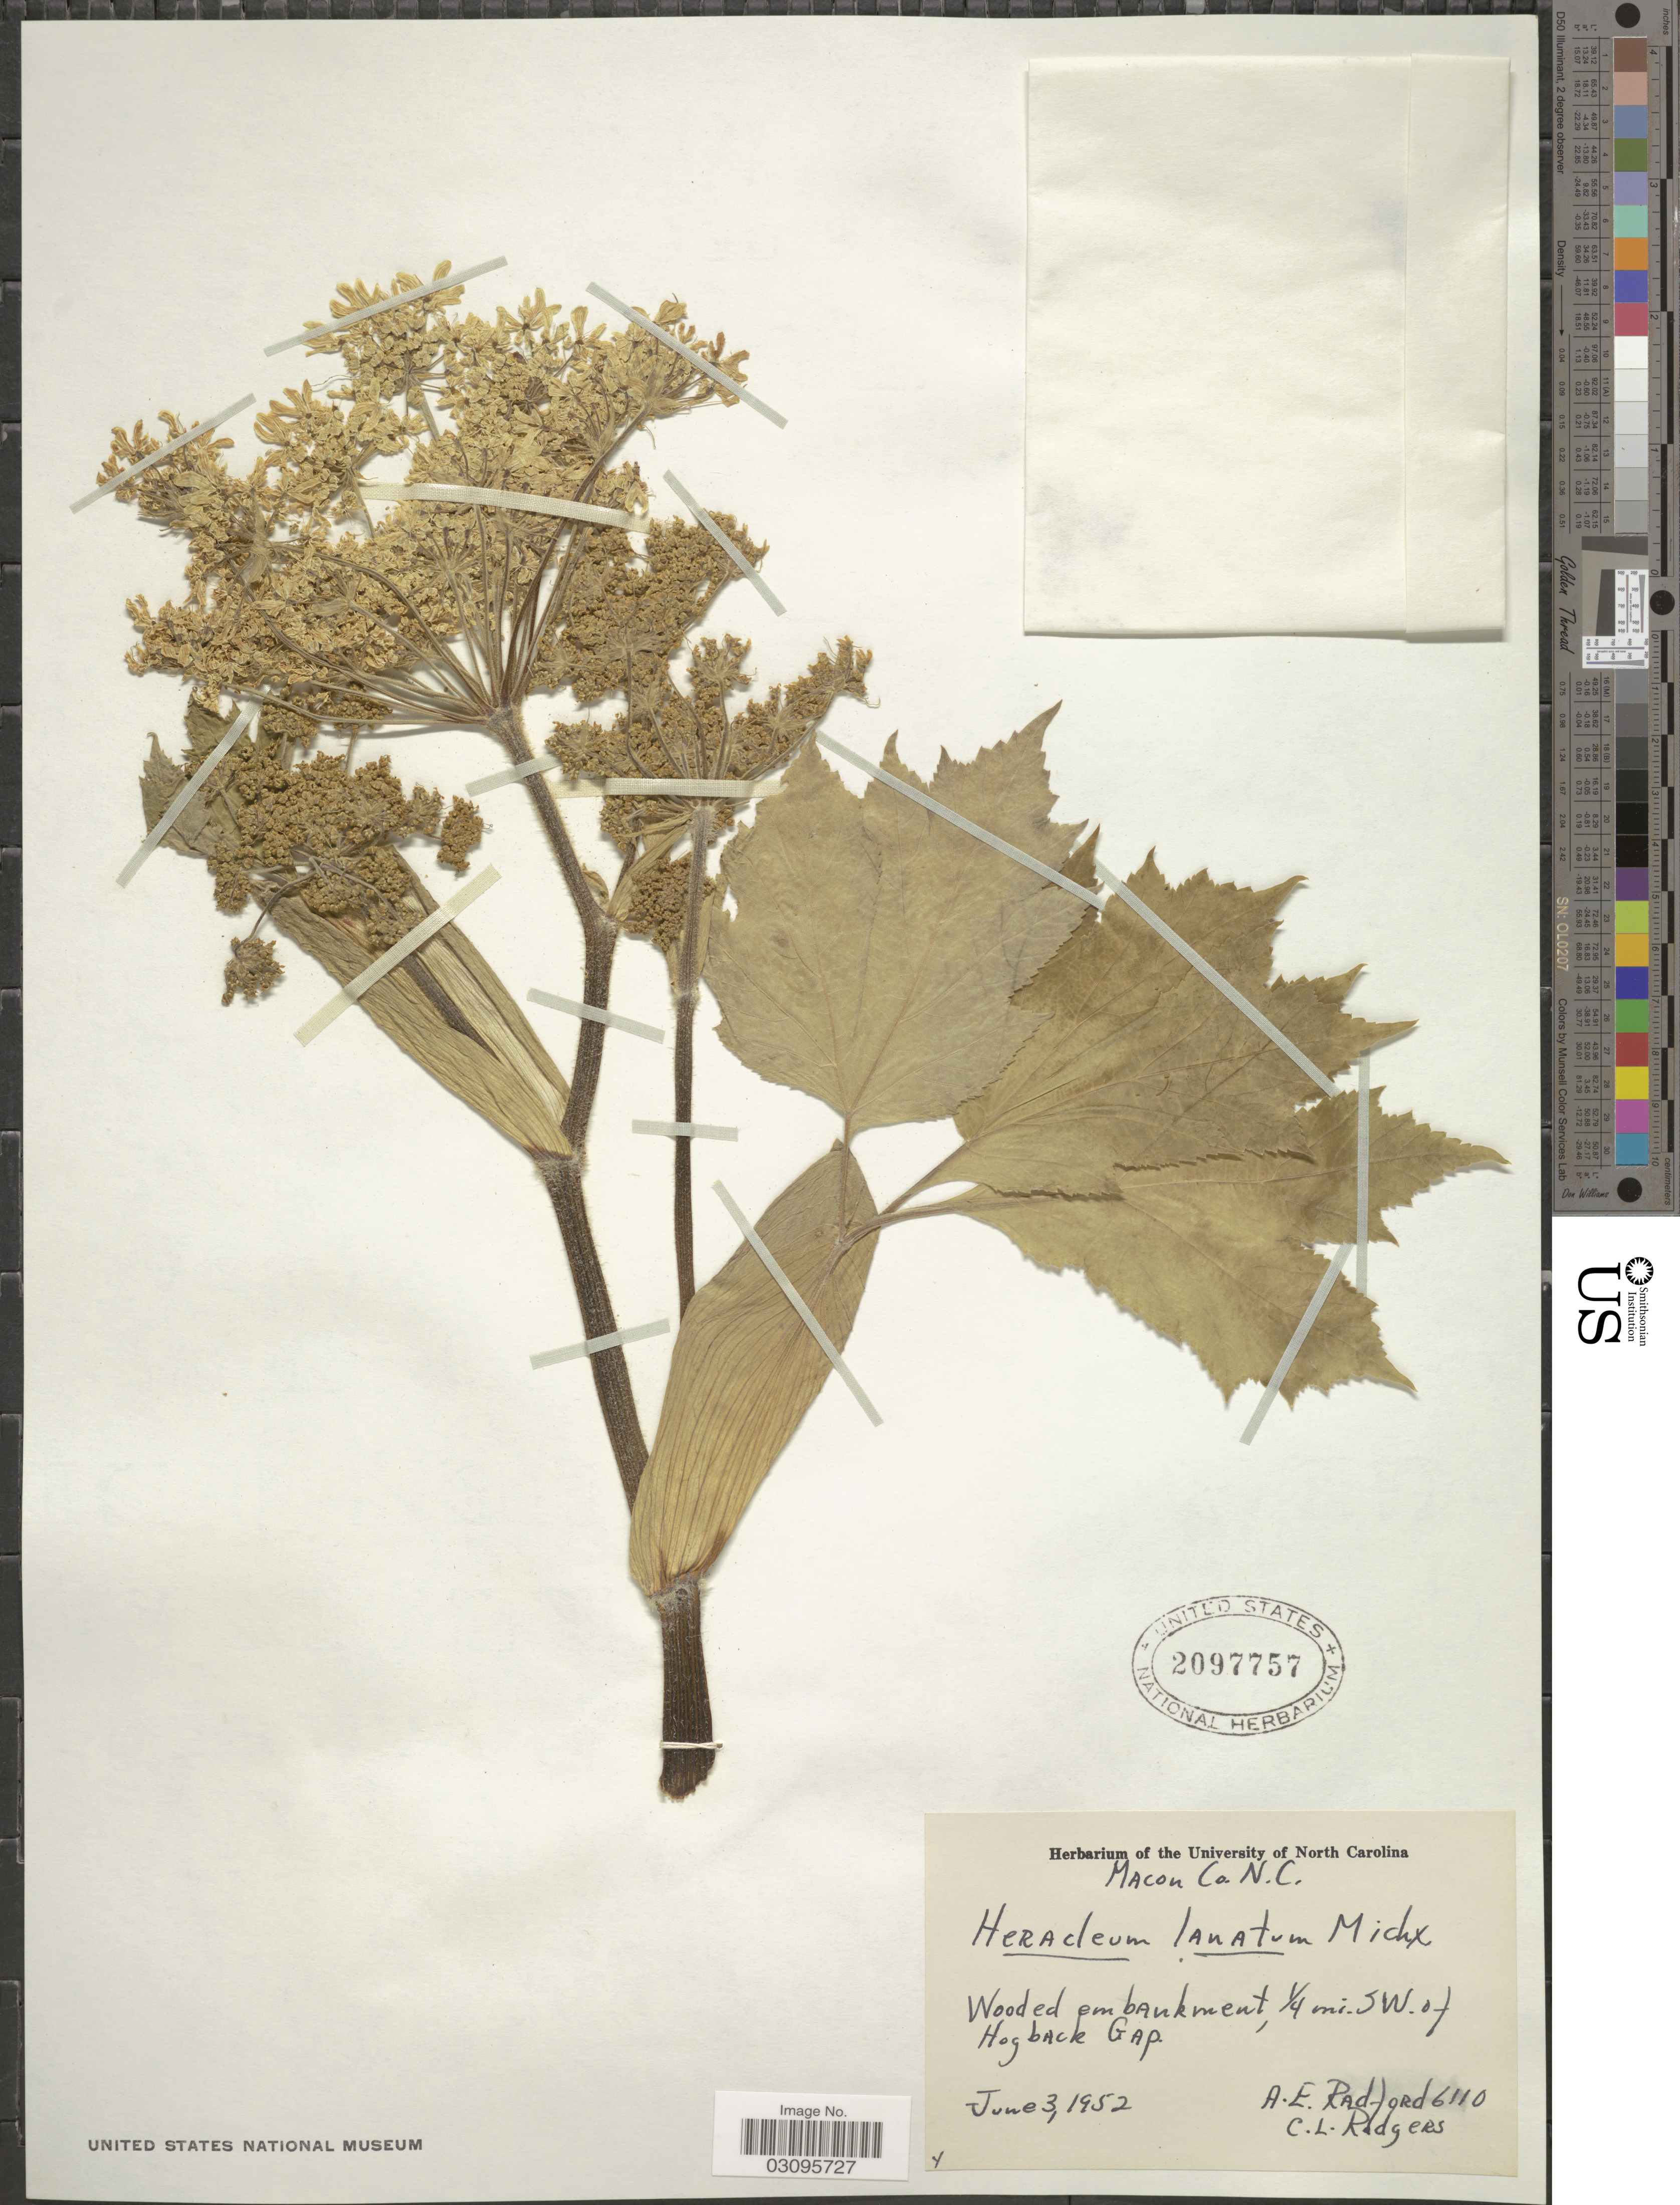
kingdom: Plantae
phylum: Tracheophyta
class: Magnoliopsida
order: Apiales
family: Apiaceae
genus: Heracleum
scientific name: Heracleum lanatum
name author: Michx.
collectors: A. E. Radford & C. Rodgers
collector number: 6110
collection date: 1952-06-03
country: United States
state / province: North Carolina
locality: Macon Co. N. C. 1/4 mi. SW. of Hogback Gap.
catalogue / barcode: US 2097757